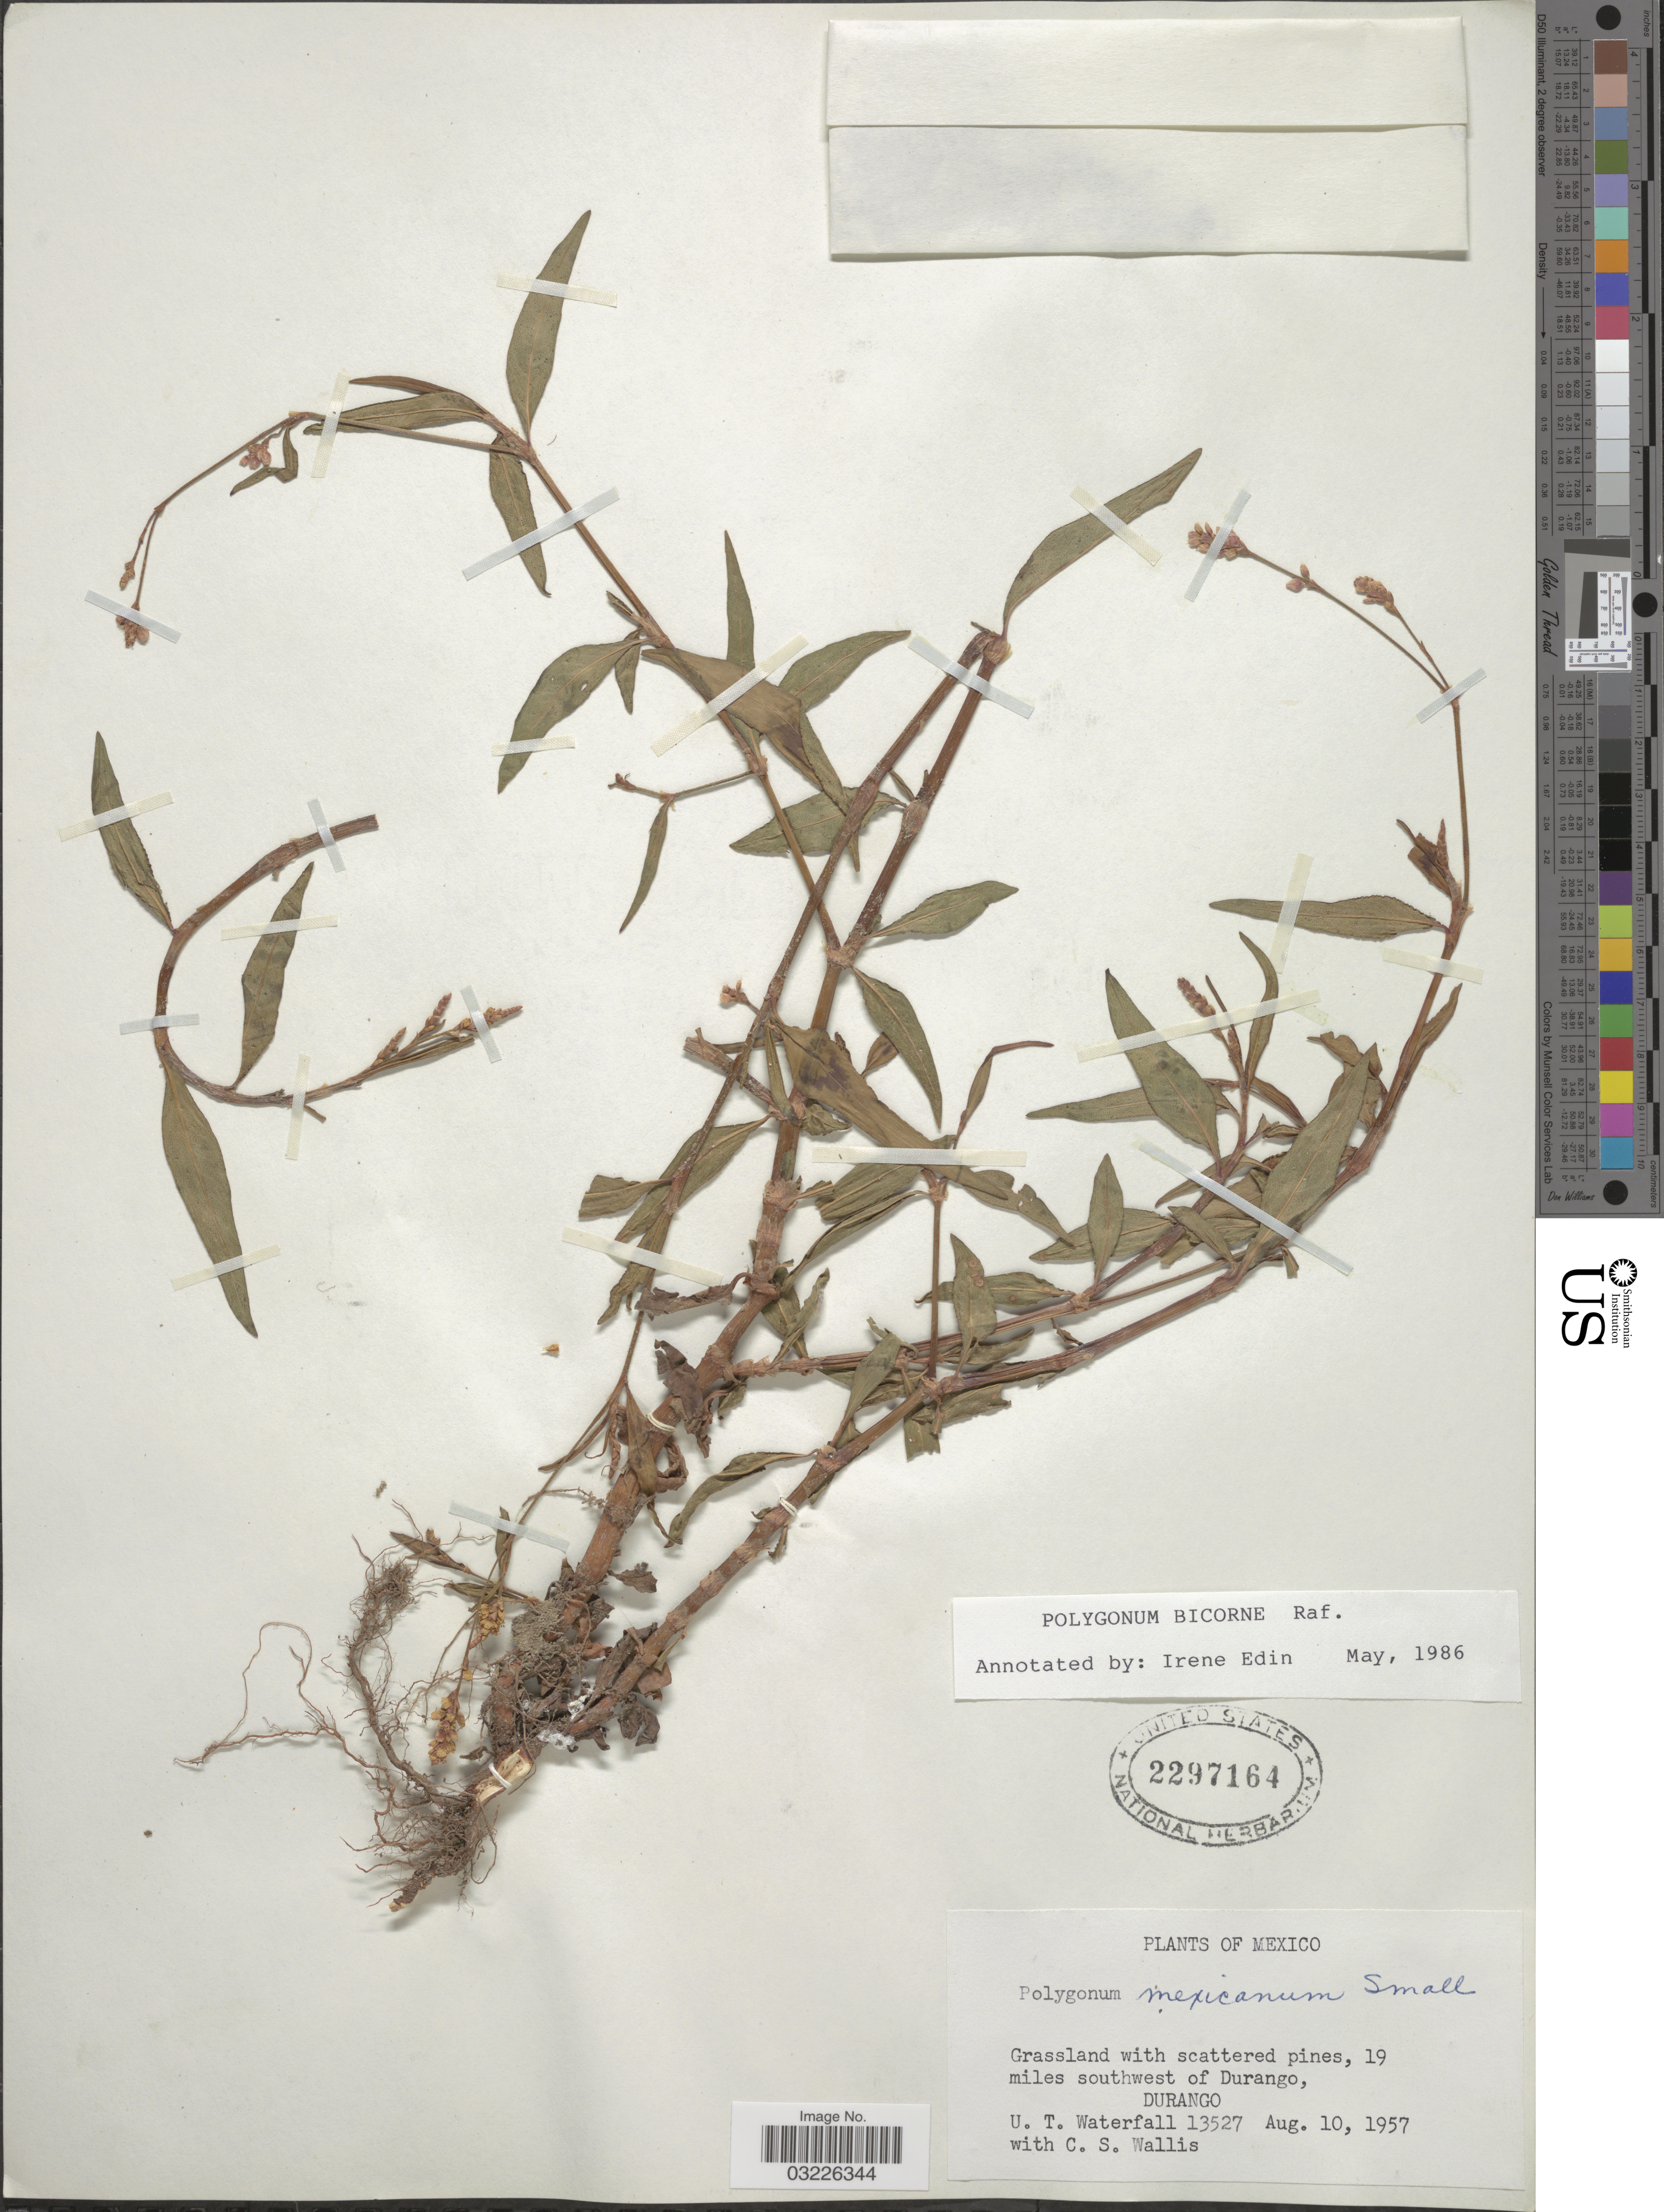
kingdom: Plantae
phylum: Tracheophyta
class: Magnoliopsida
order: Caryophyllales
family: Polygonaceae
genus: Polygonum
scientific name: Polygonum bicorne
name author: Raf.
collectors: U. T. Waterfall & C. S. Wallis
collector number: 13527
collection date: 1957-08-10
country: Mexico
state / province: Durango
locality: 19 miles southwest of Durango.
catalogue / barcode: US 2297164